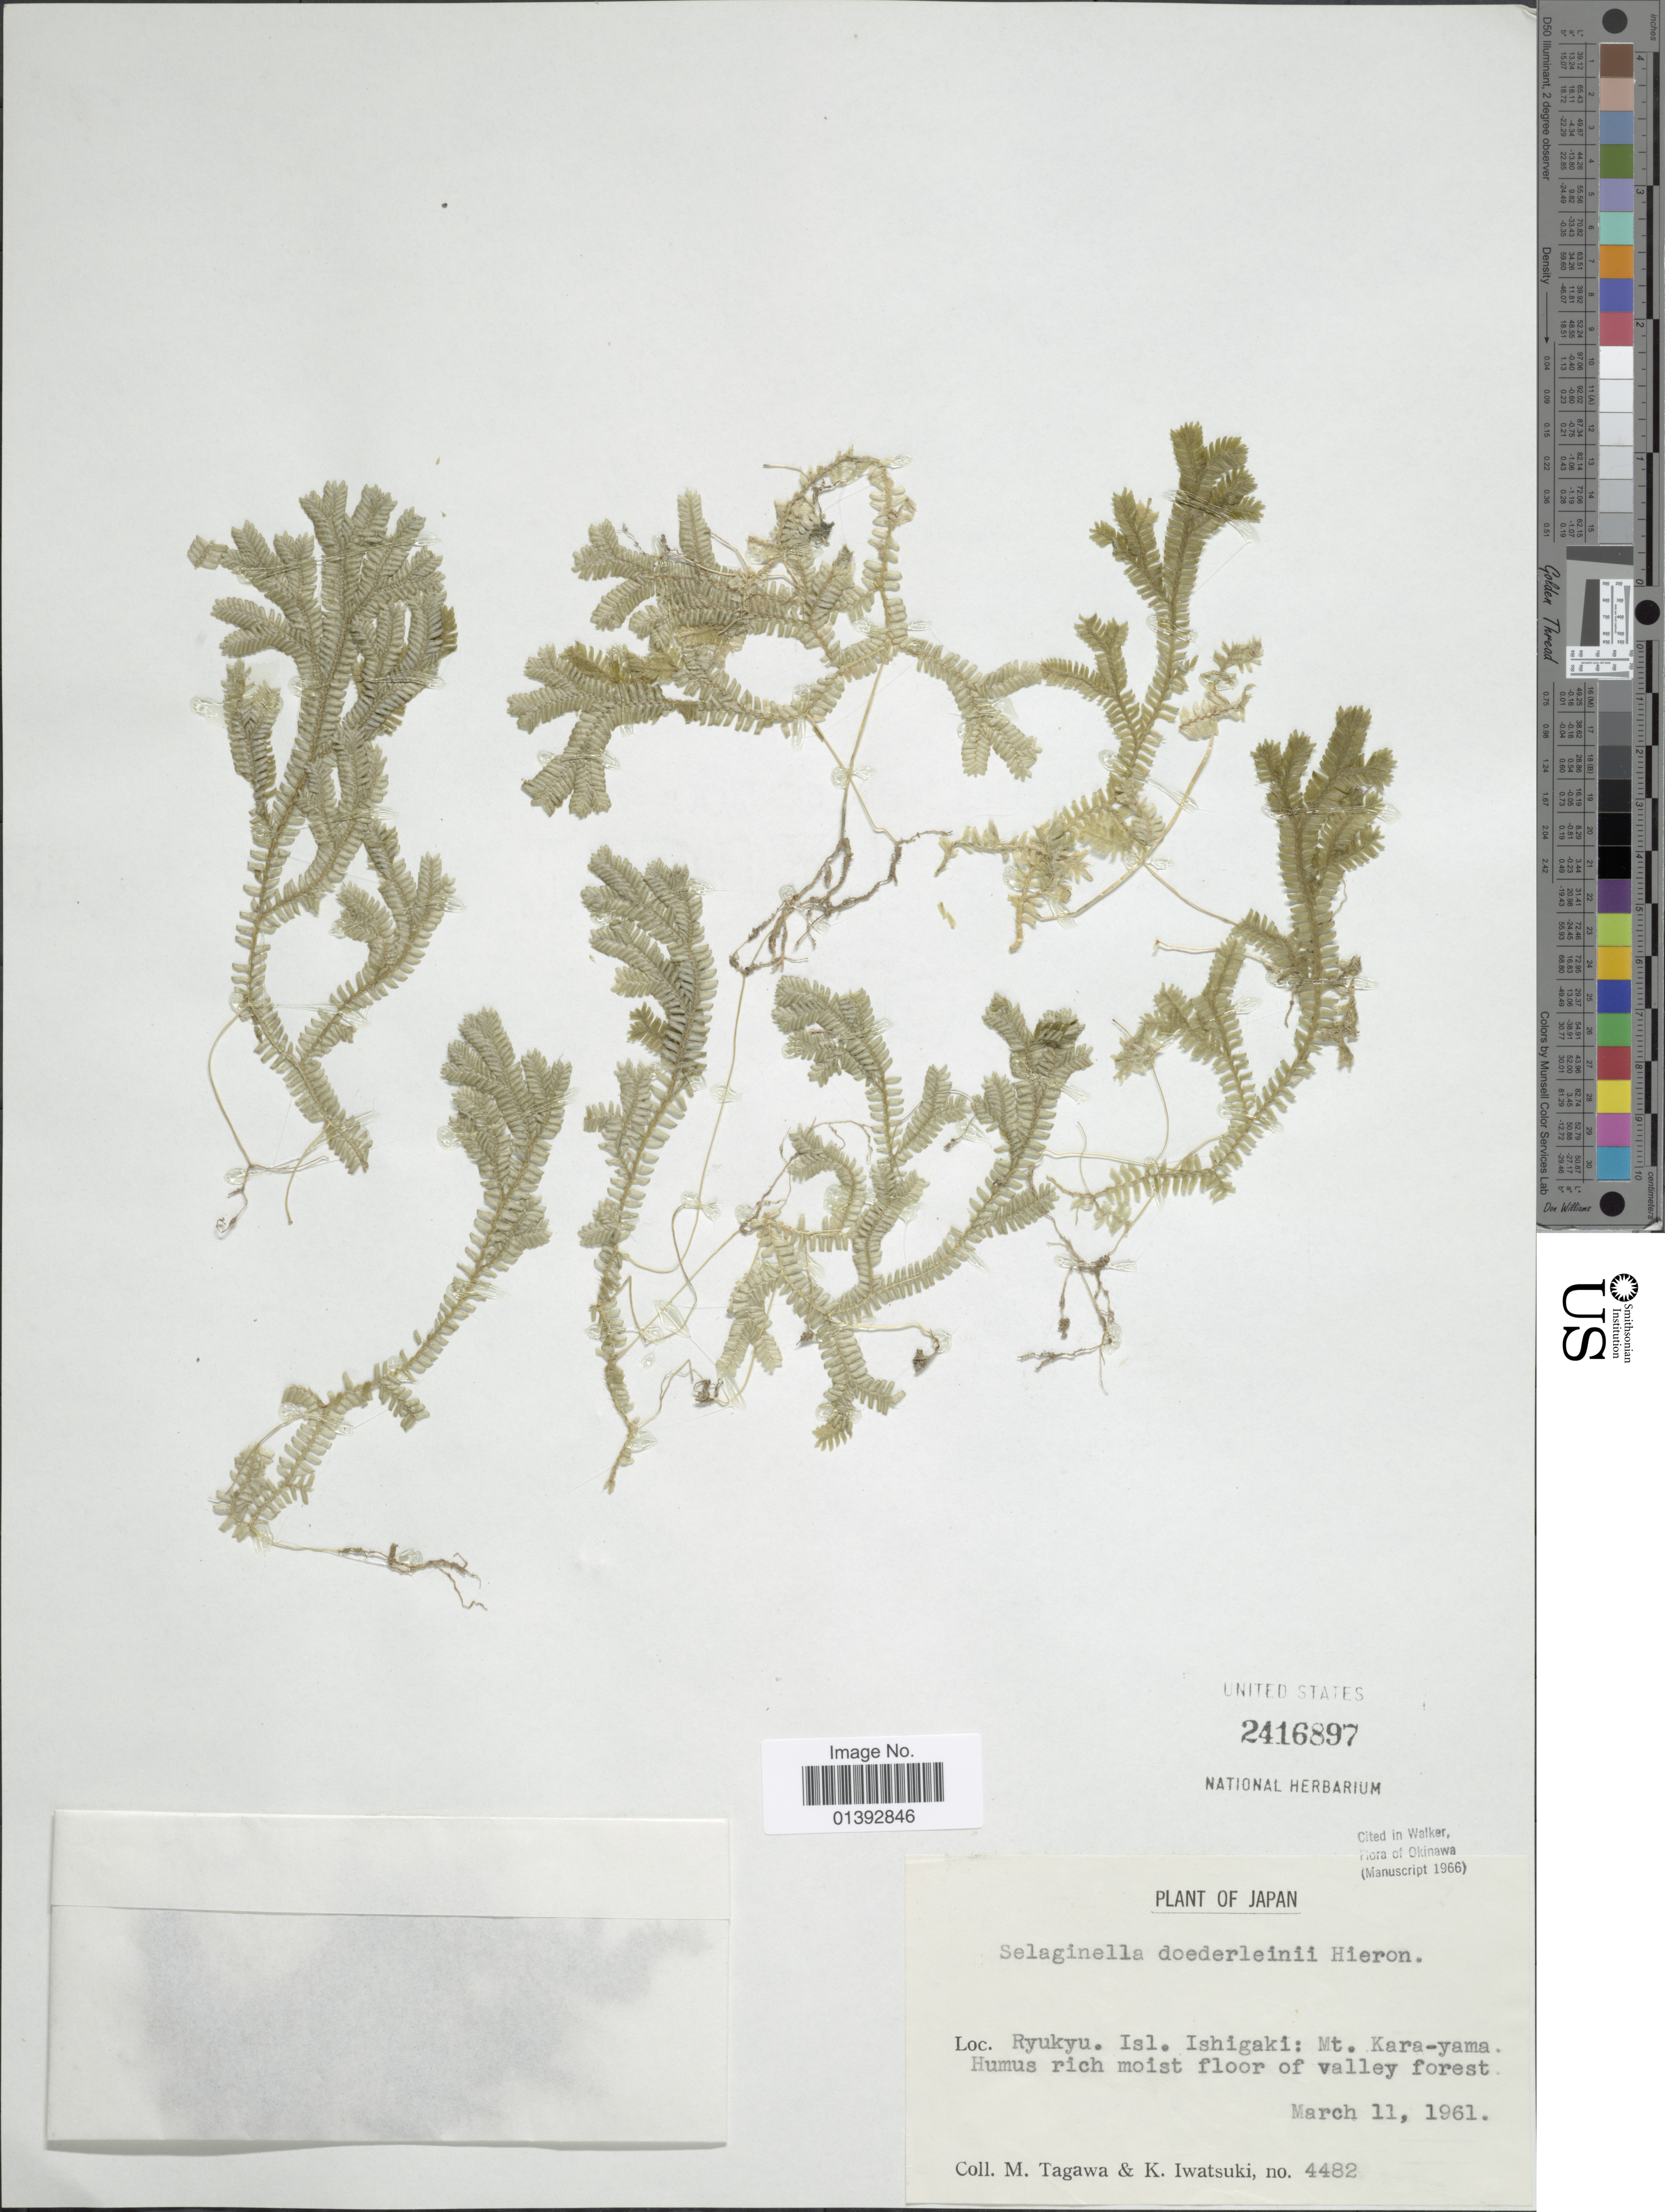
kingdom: Plantae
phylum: Tracheophyta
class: Lycopodiopsida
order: Selaginellales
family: Selaginellaceae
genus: Selaginella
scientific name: Selaginella doederleinii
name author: Hieron.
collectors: M. Tagawa & K. Iwatsuki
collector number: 4482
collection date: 1961-03-11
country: Japan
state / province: Okinawa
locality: Ryukyu. Isl. Ishigaki: Mt. Kara-yama. Humus rich moist floor of valey forest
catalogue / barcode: US 2416897